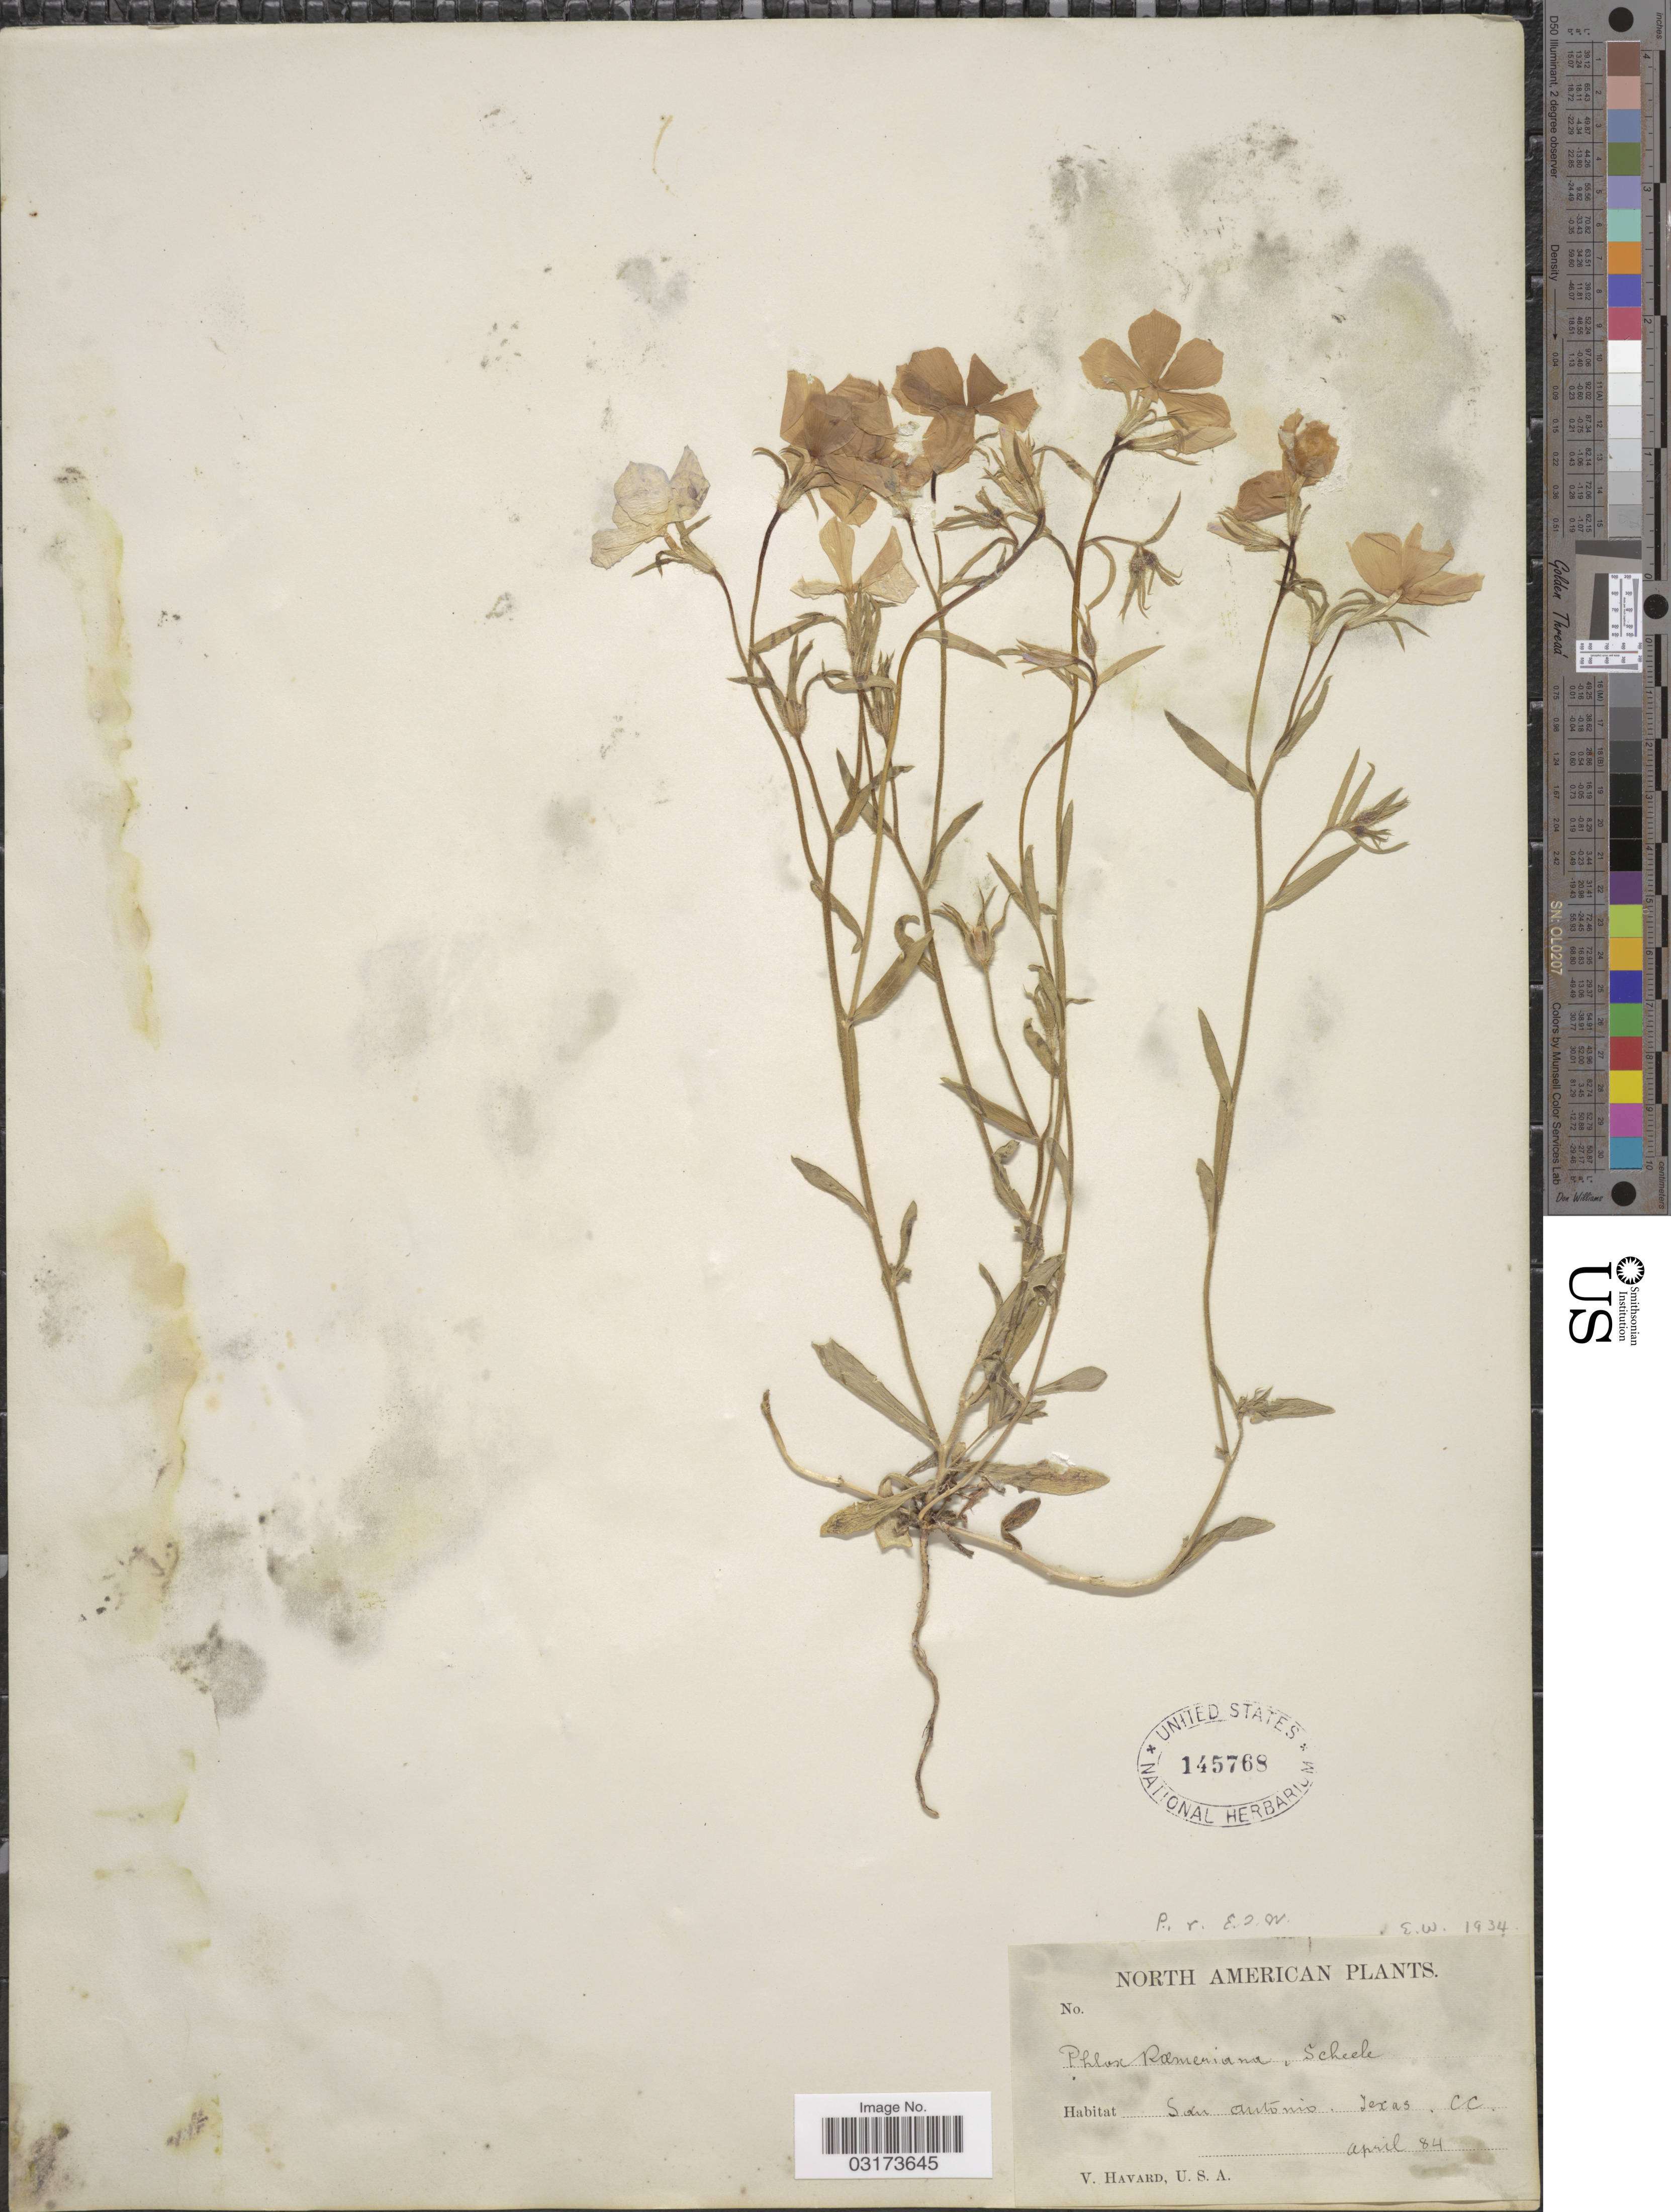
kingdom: Plantae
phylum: Tracheophyta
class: Magnoliopsida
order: Ericales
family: Polemoniaceae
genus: Phlox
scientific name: Phlox roemeriana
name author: Scheele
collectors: V. Havard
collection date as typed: Transcribed d/m/y: /4/84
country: United States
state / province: Texas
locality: San Antonio. CC.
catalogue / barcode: US 145768